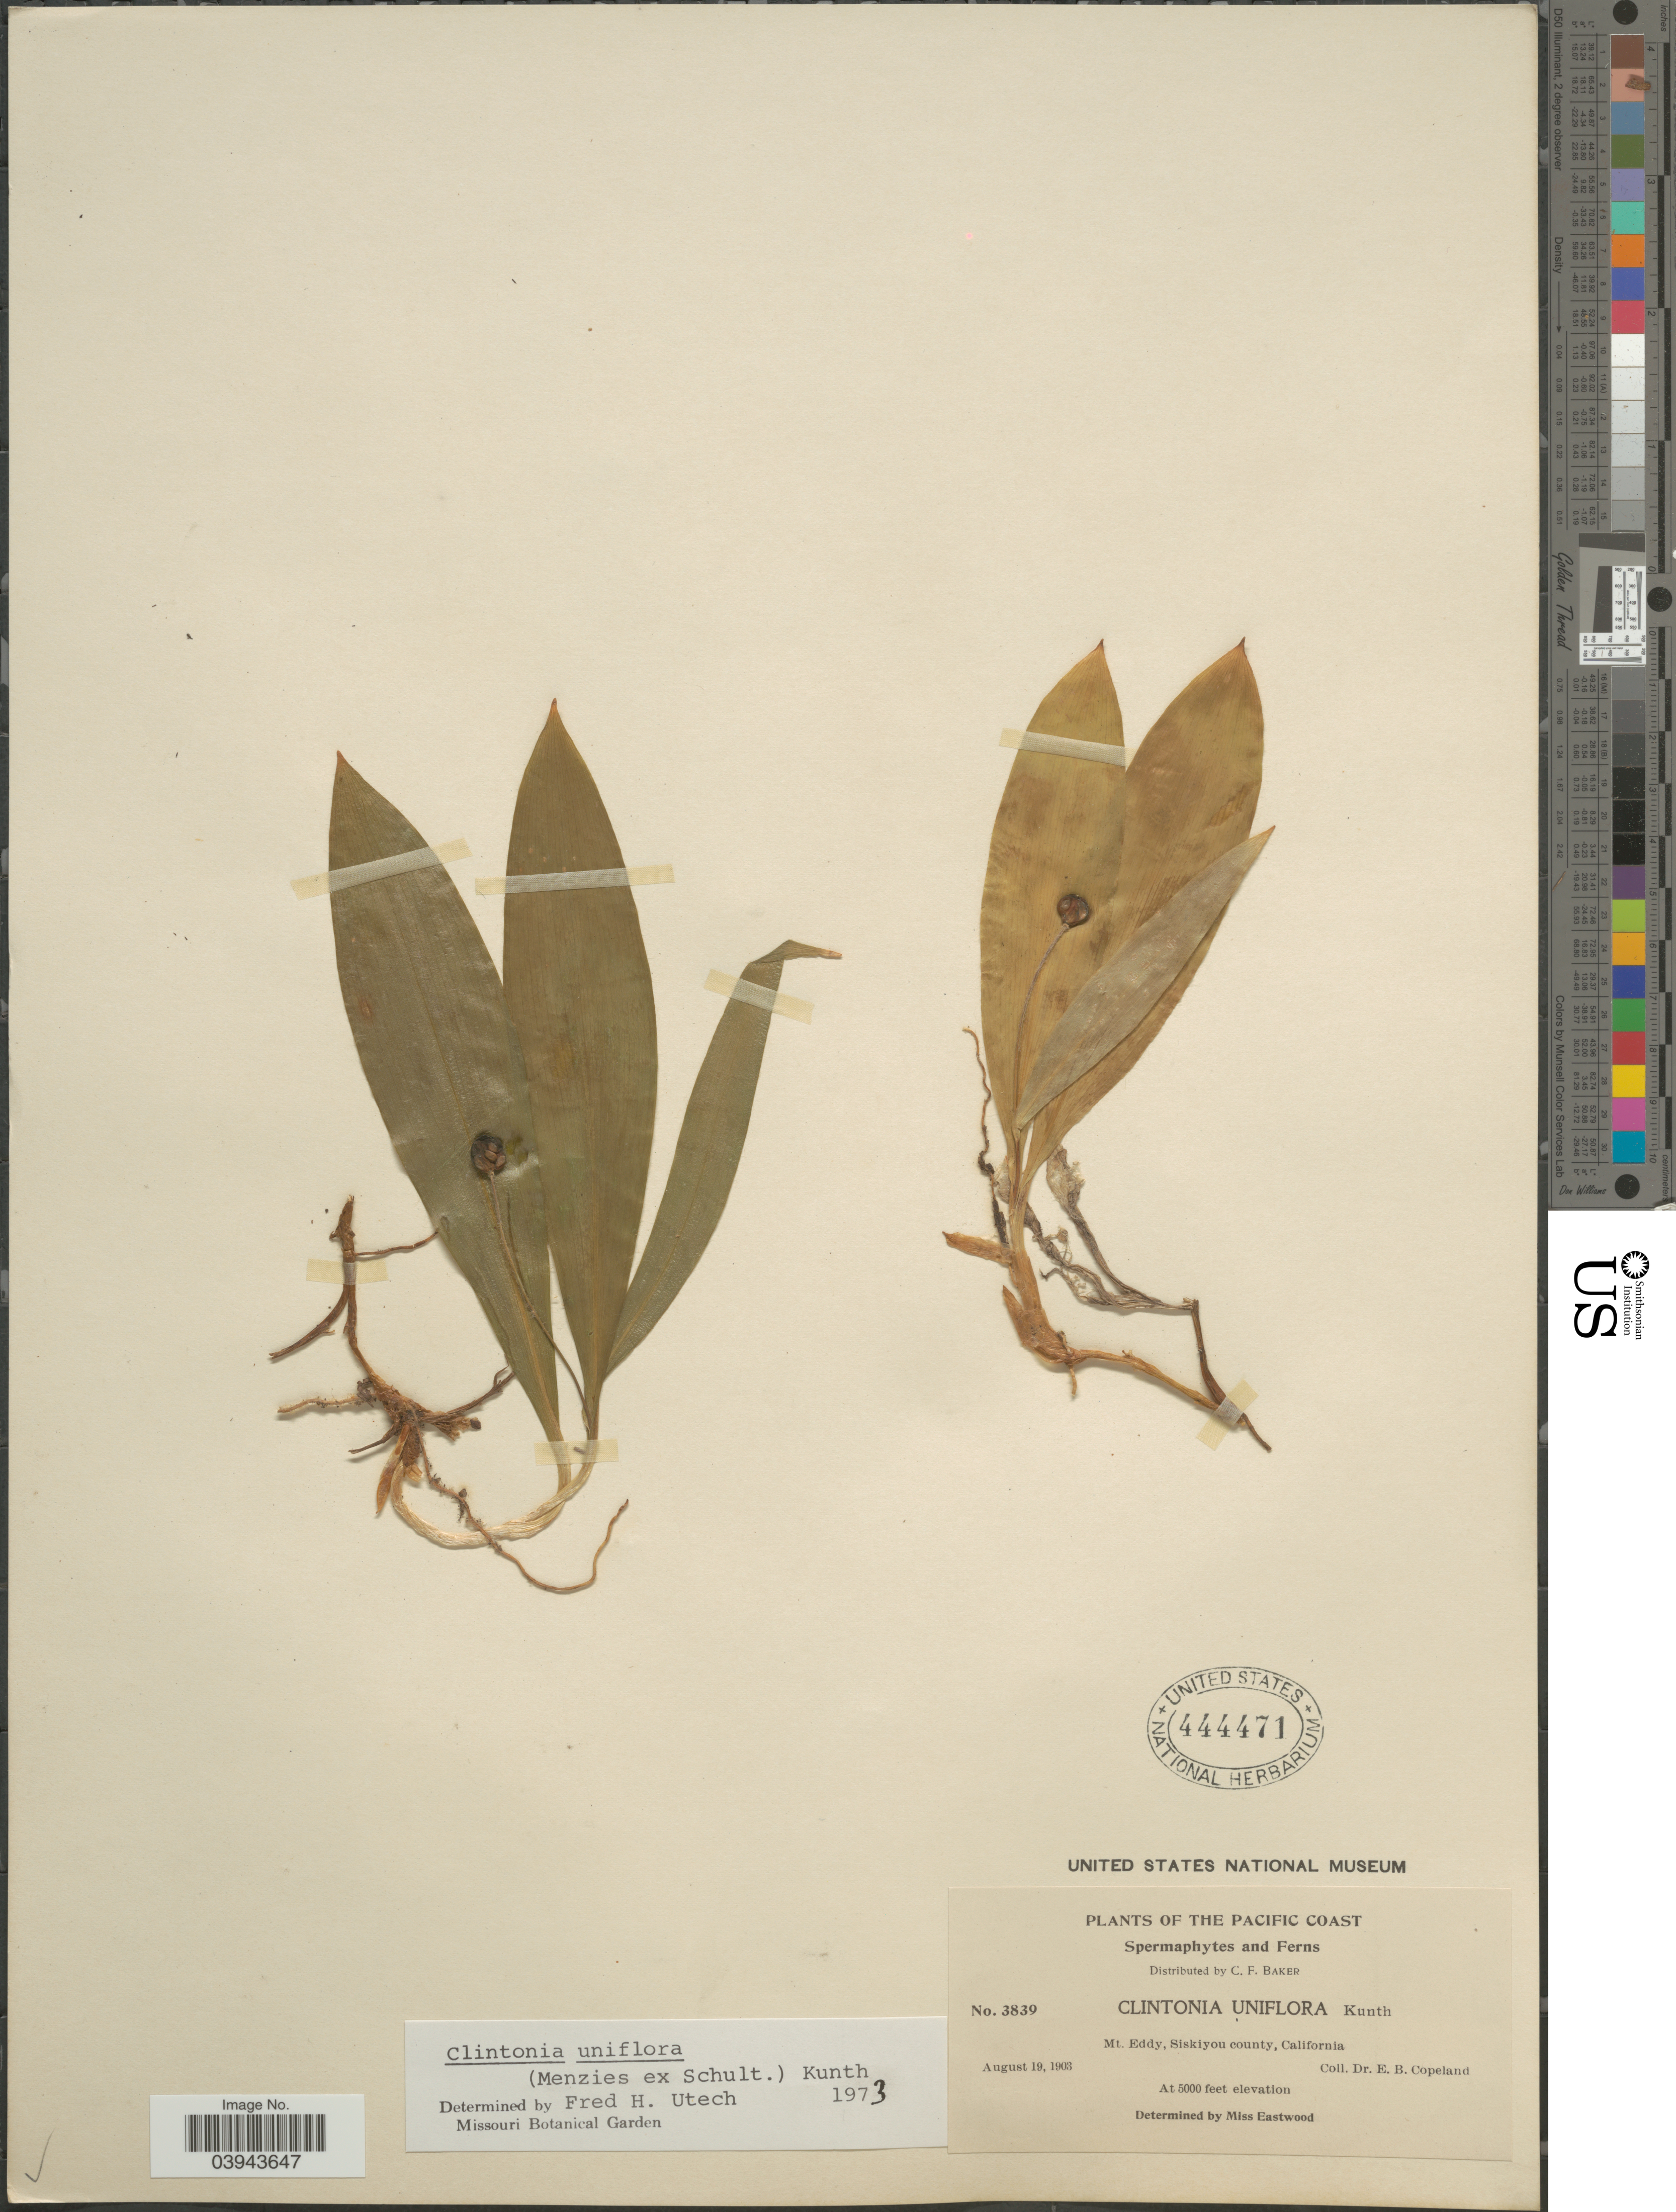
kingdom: Plantae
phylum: Tracheophyta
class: Liliopsida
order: Liliales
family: Liliaceae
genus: Clintonia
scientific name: Clintonia uniflora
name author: Kunth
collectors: E. B. Copeland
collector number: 3839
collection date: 1903-08-19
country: United States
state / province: California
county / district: Siskiyou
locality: The Pacific Coast. Mt. Eddy, Siskiyou county.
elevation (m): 1524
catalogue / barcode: US 444471